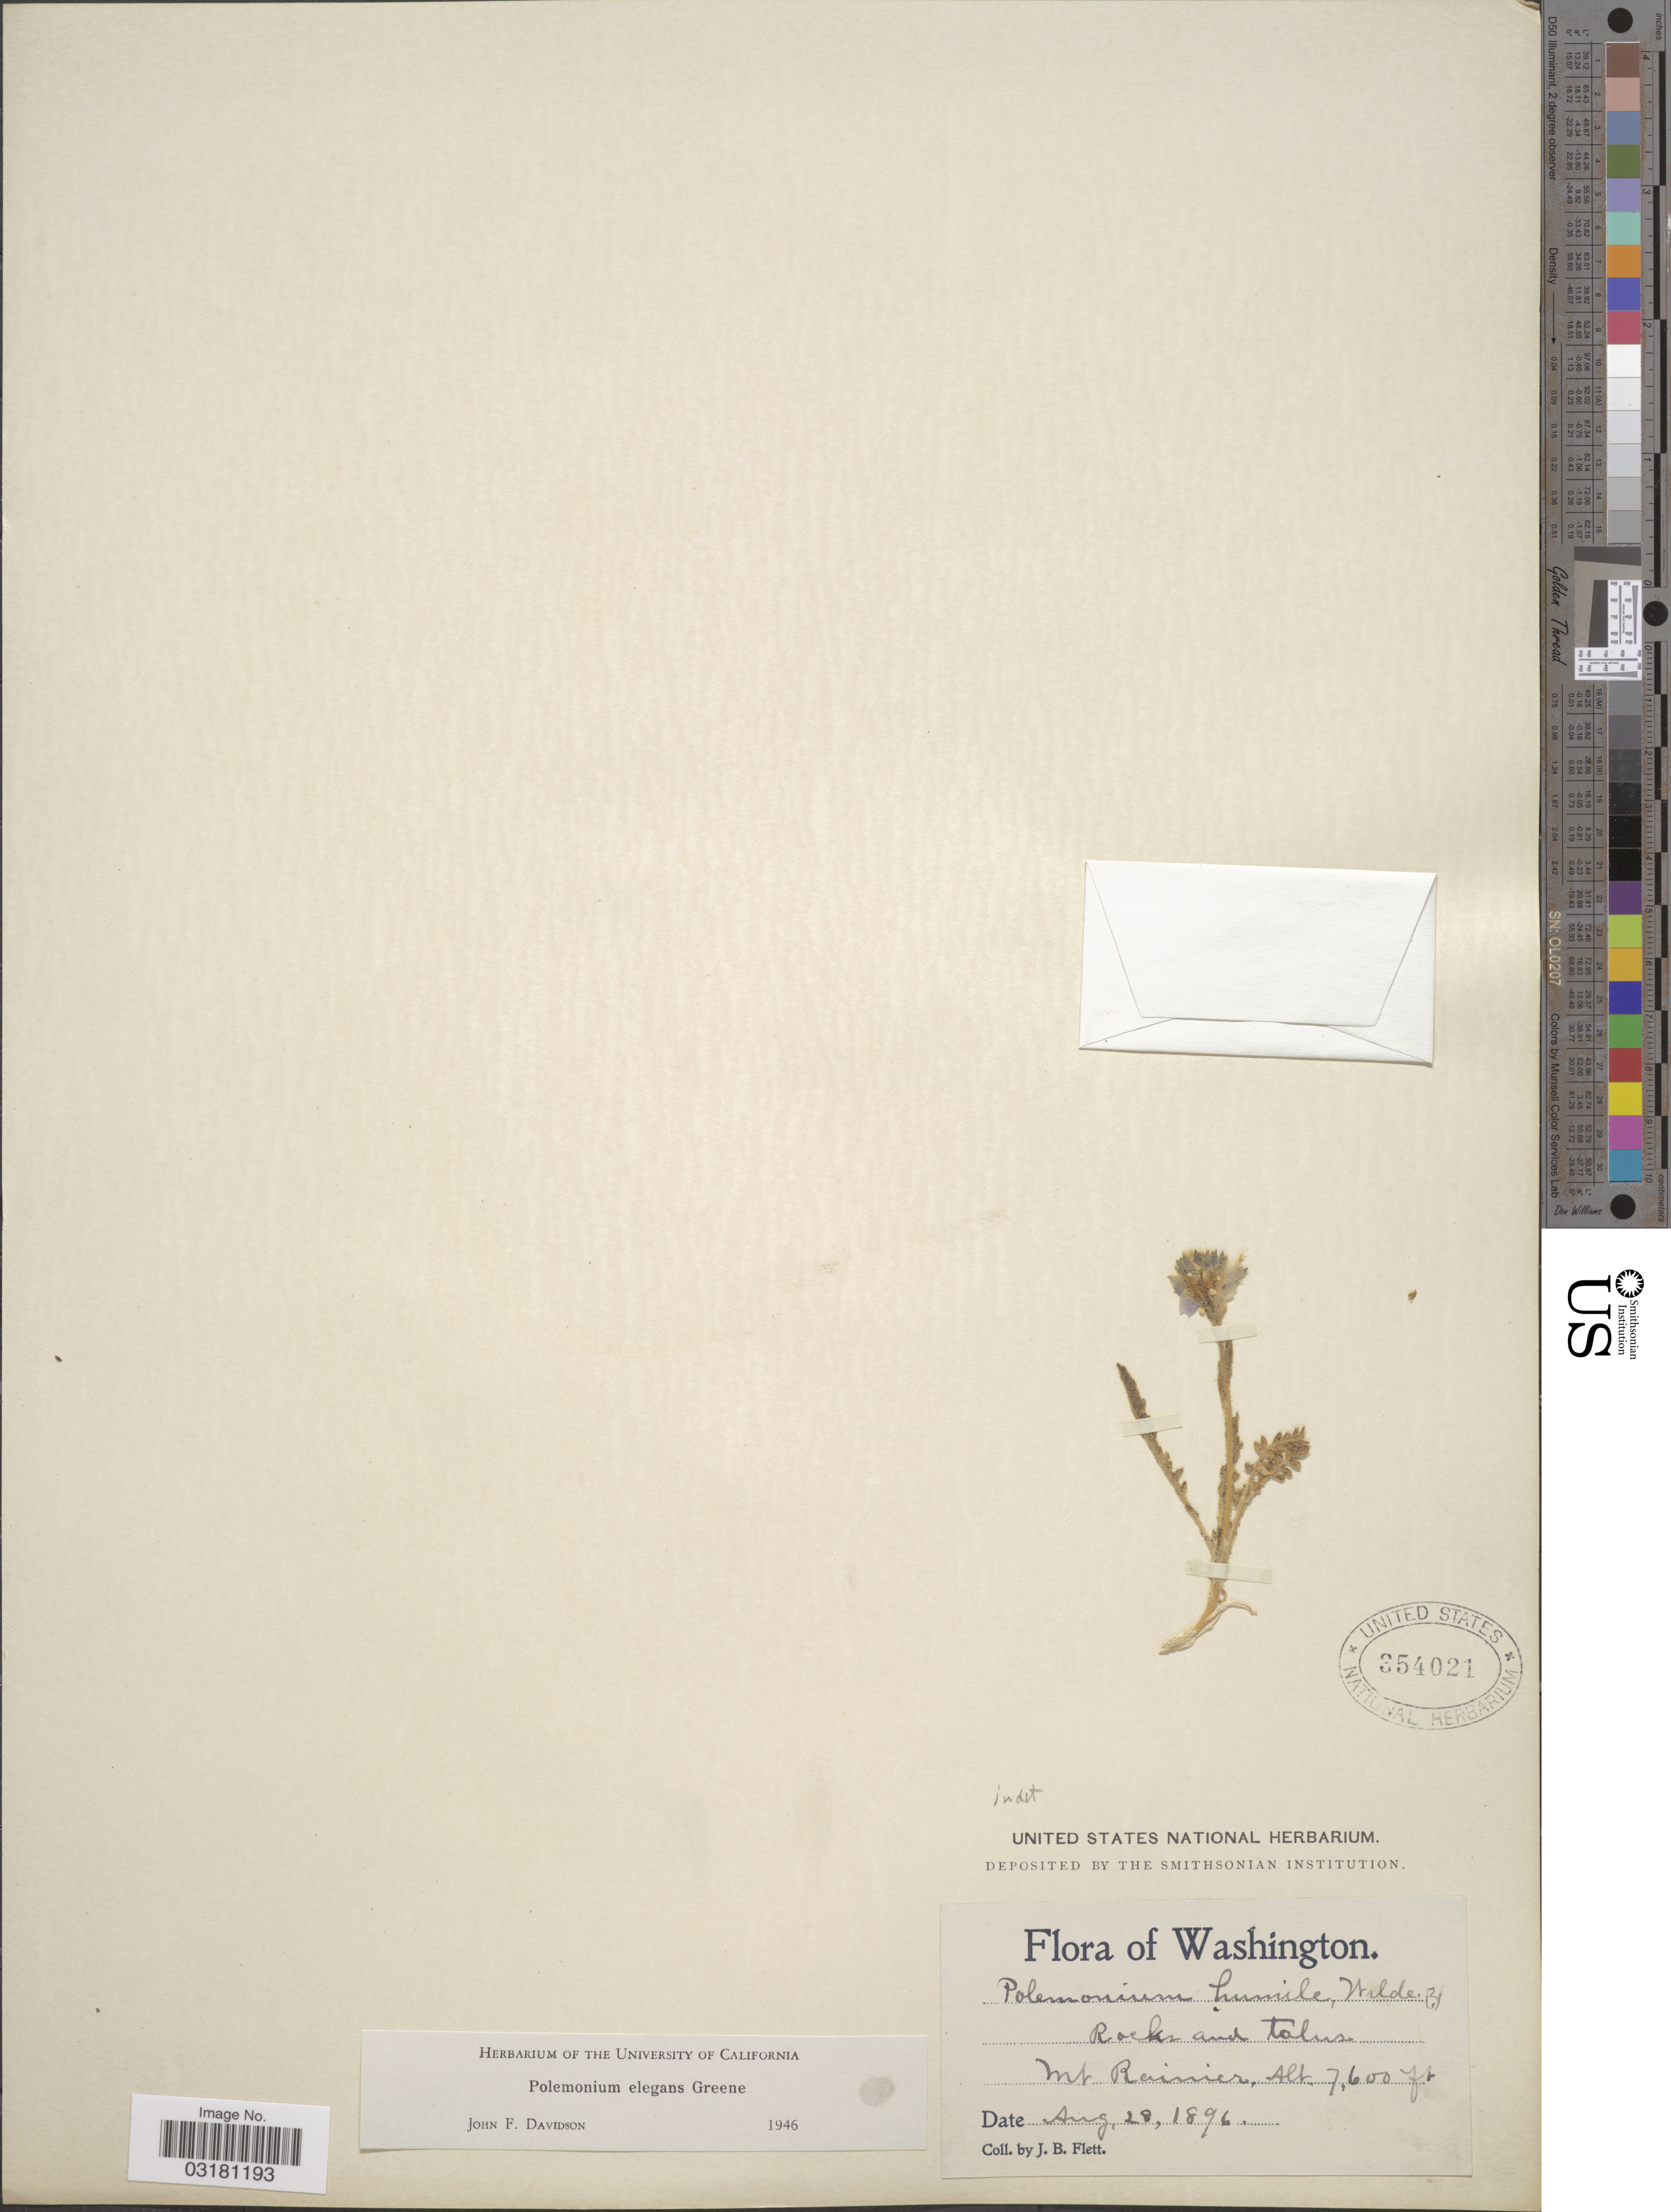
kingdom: Plantae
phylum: Tracheophyta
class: Magnoliopsida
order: Ericales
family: Polemoniaceae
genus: Polemonium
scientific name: Polemonium elegans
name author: S.W. Greene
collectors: J. Flett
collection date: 1896-08-28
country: United States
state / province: Washington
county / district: Pierce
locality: Mt Rainier.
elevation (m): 2316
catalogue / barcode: US 354021